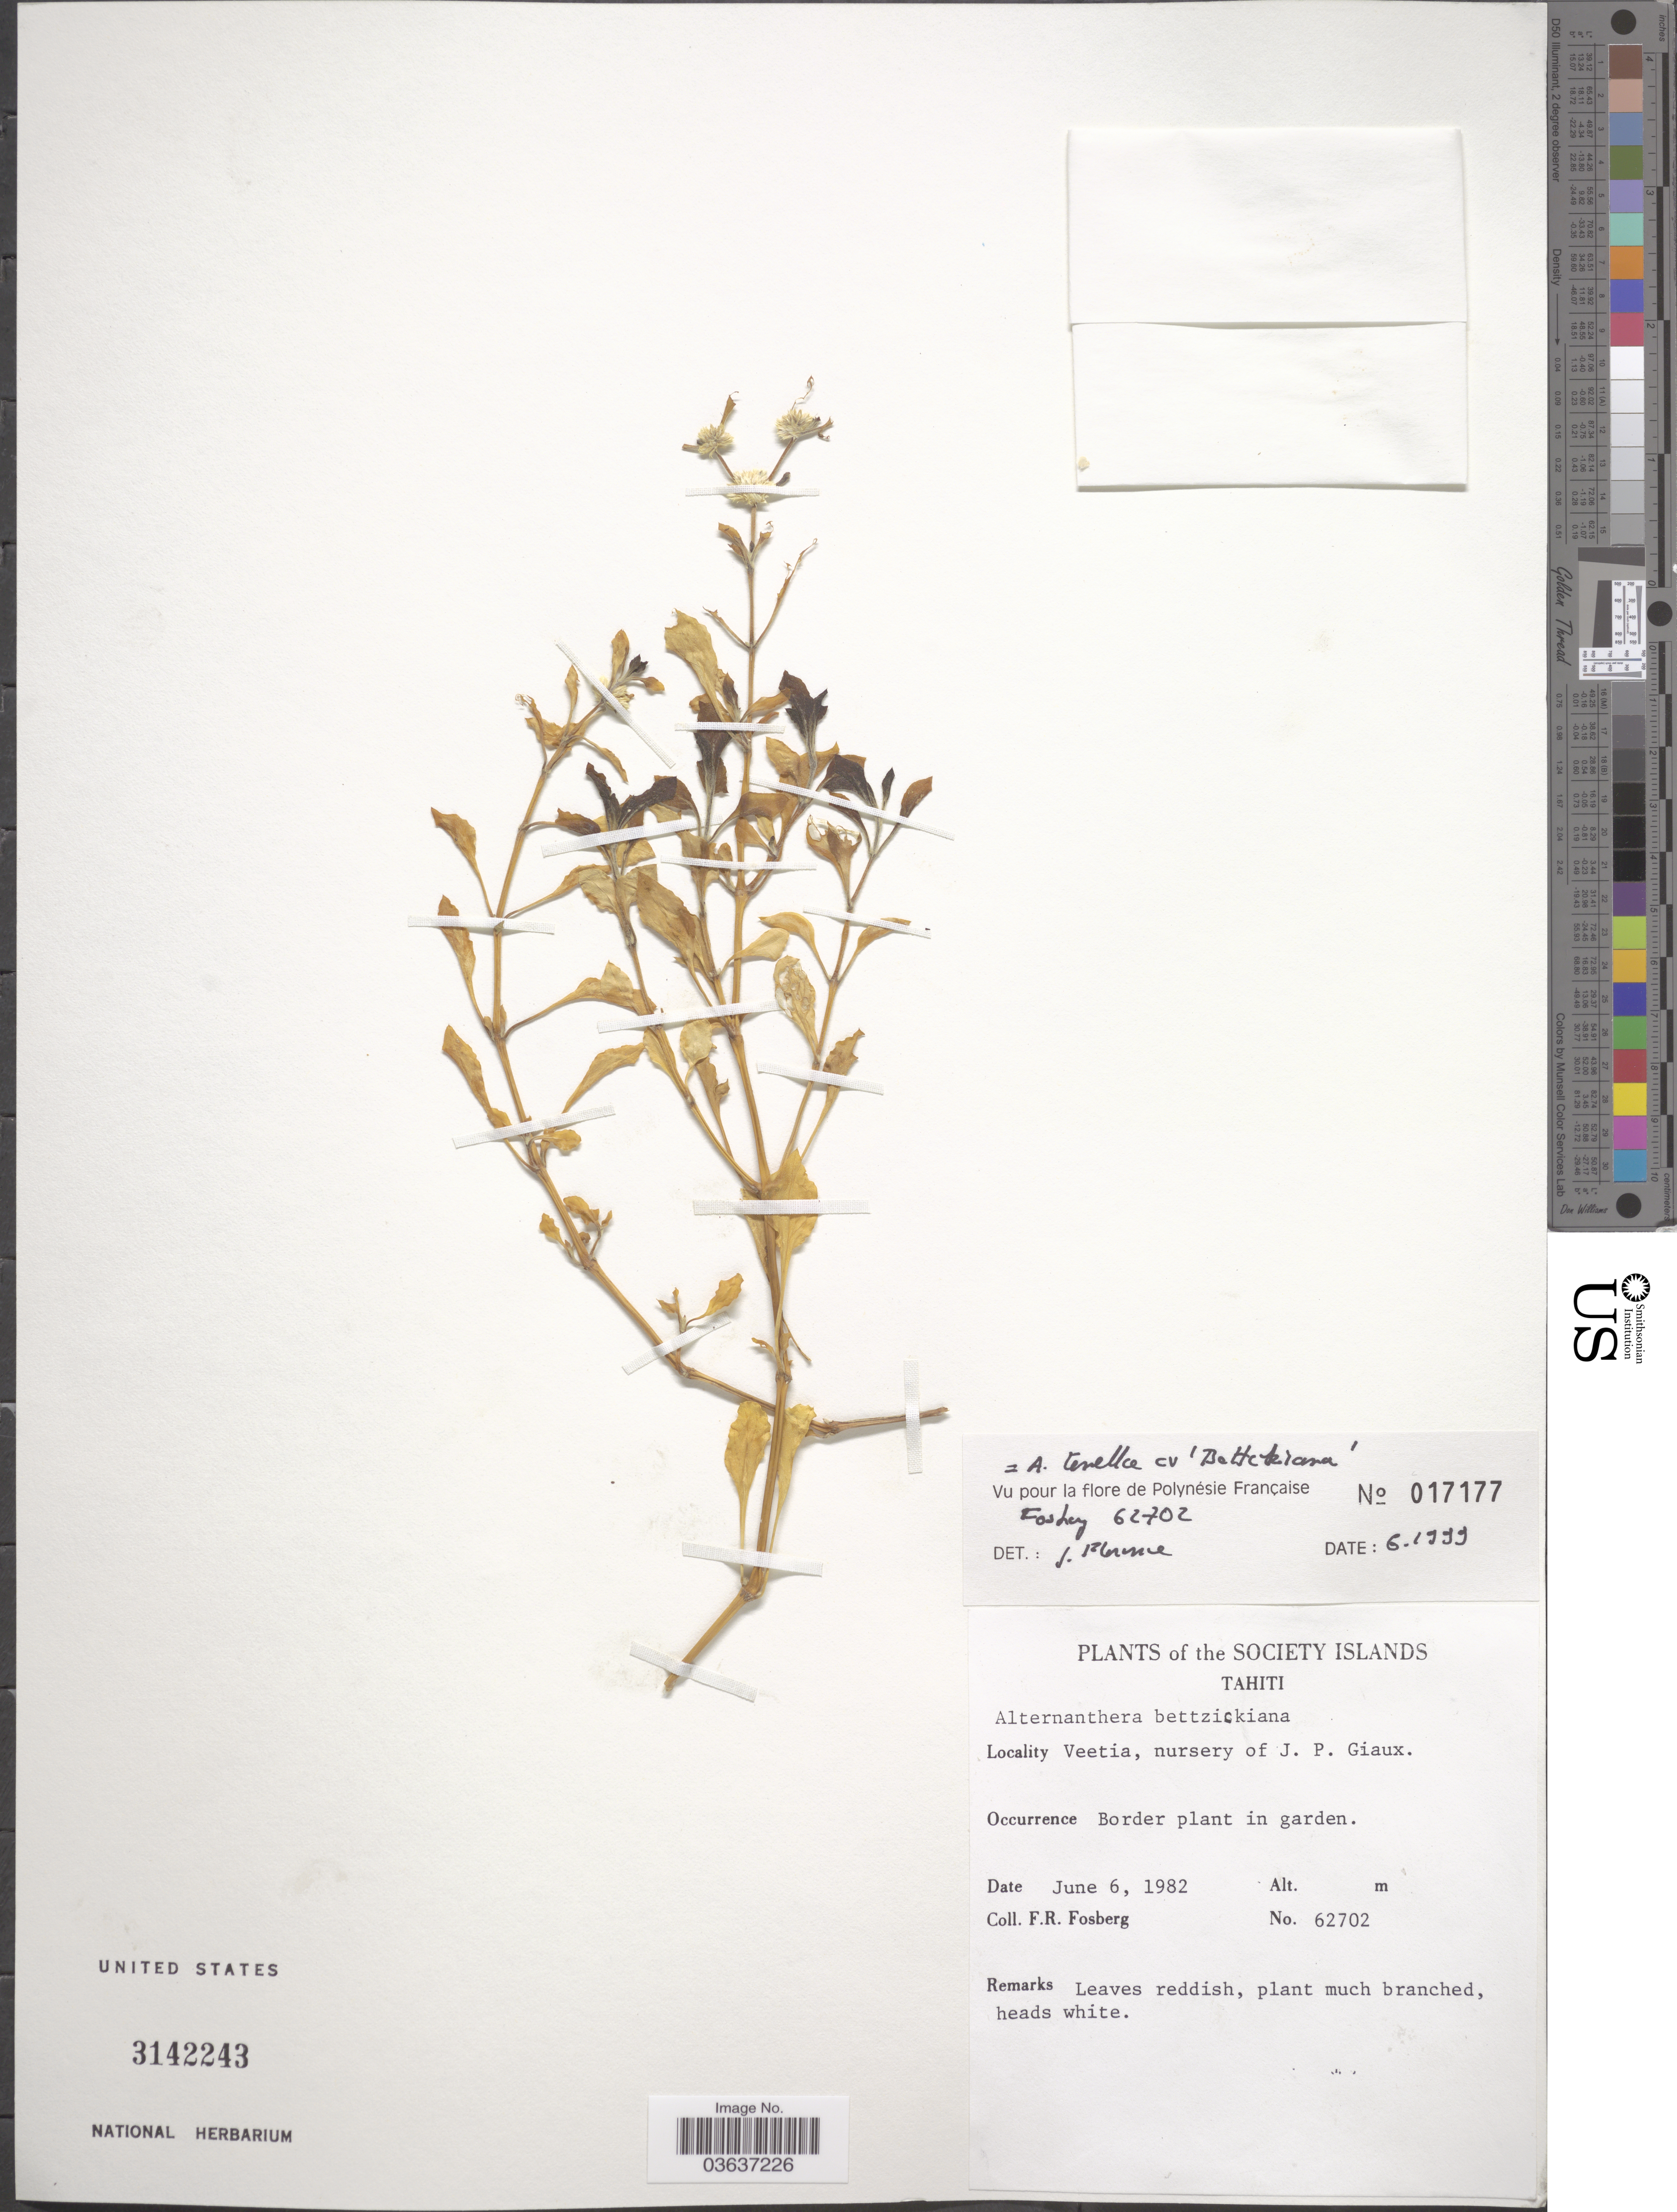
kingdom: Plantae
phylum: Tracheophyta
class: Magnoliopsida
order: Caryophyllales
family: Amaranthaceae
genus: Alternanthera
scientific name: Alternanthera bettzickiana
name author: (Regel) G. Nicholson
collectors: F. R. Fosberg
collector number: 62702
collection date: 1982-06-06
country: French Polynesia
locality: The Society Islands. Tahiti. Veetia, nursery of J. P. Giaux.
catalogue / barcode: US 3142243